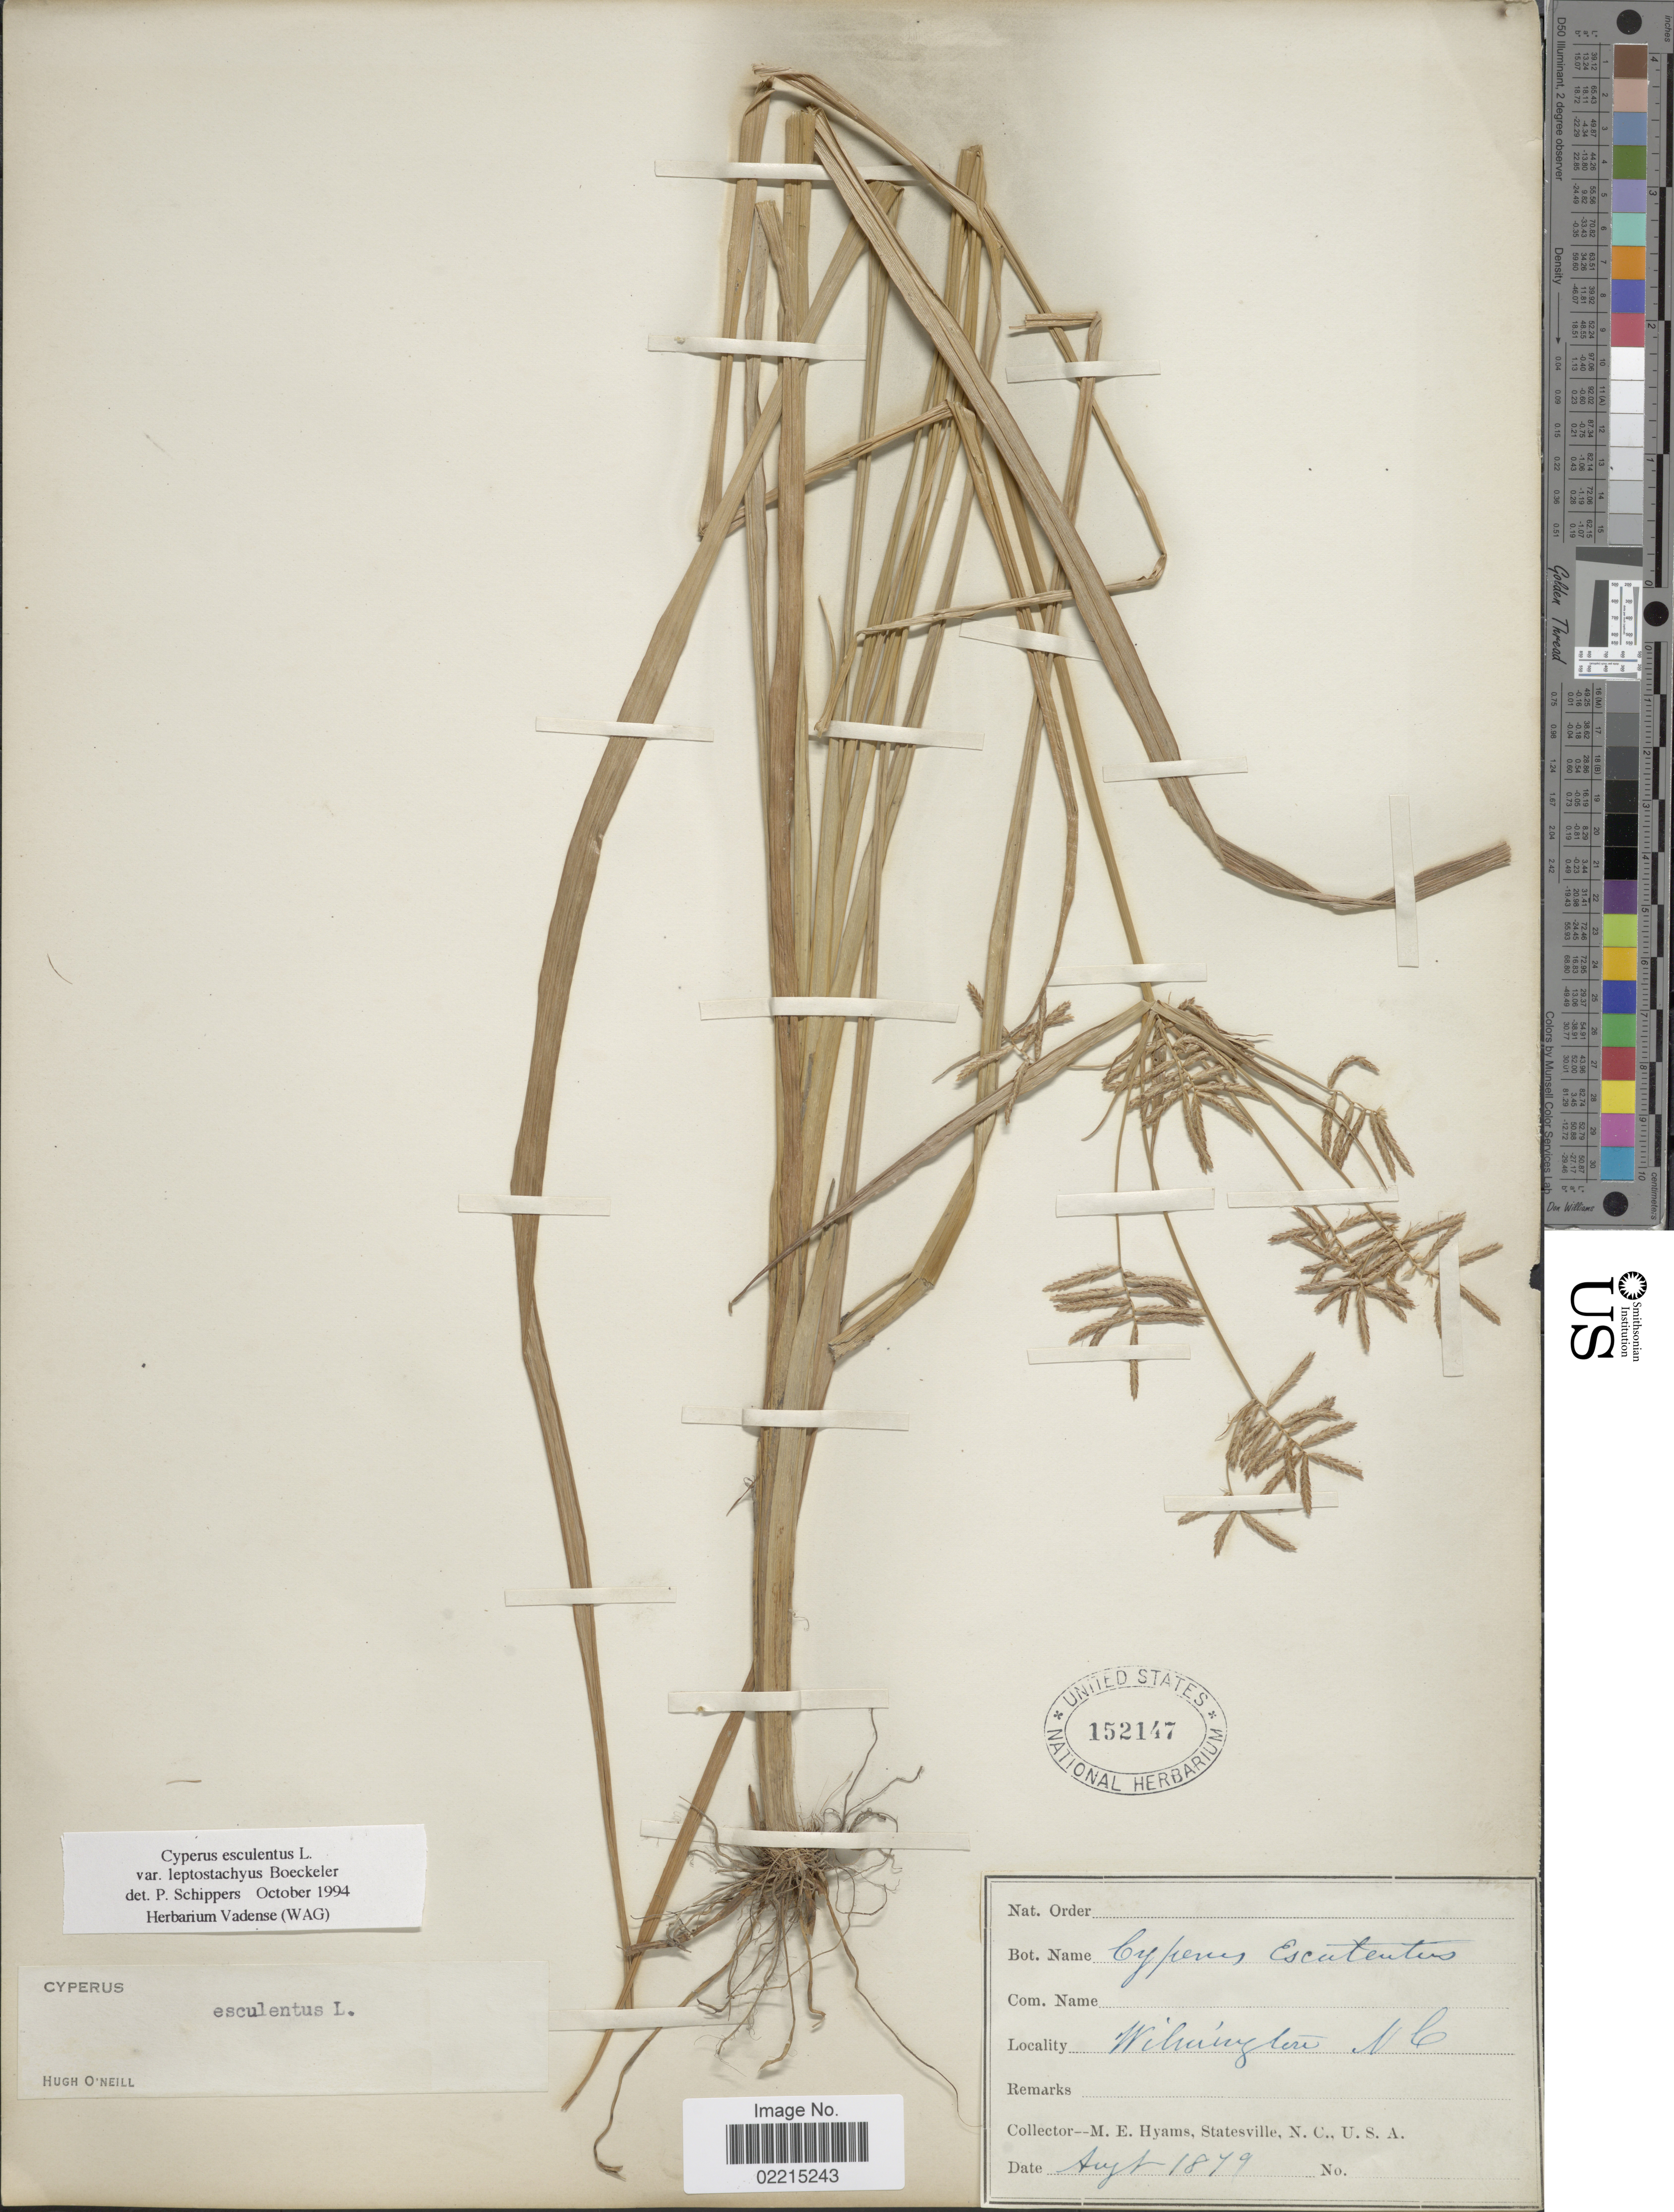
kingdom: Plantae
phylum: Tracheophyta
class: Liliopsida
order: Poales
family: Cyperaceae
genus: Cyperus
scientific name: Cyperus esculentus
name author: L.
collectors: M. E. Hyams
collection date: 1879-08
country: United States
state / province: North Carolina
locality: Wilmington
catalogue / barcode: US 152147